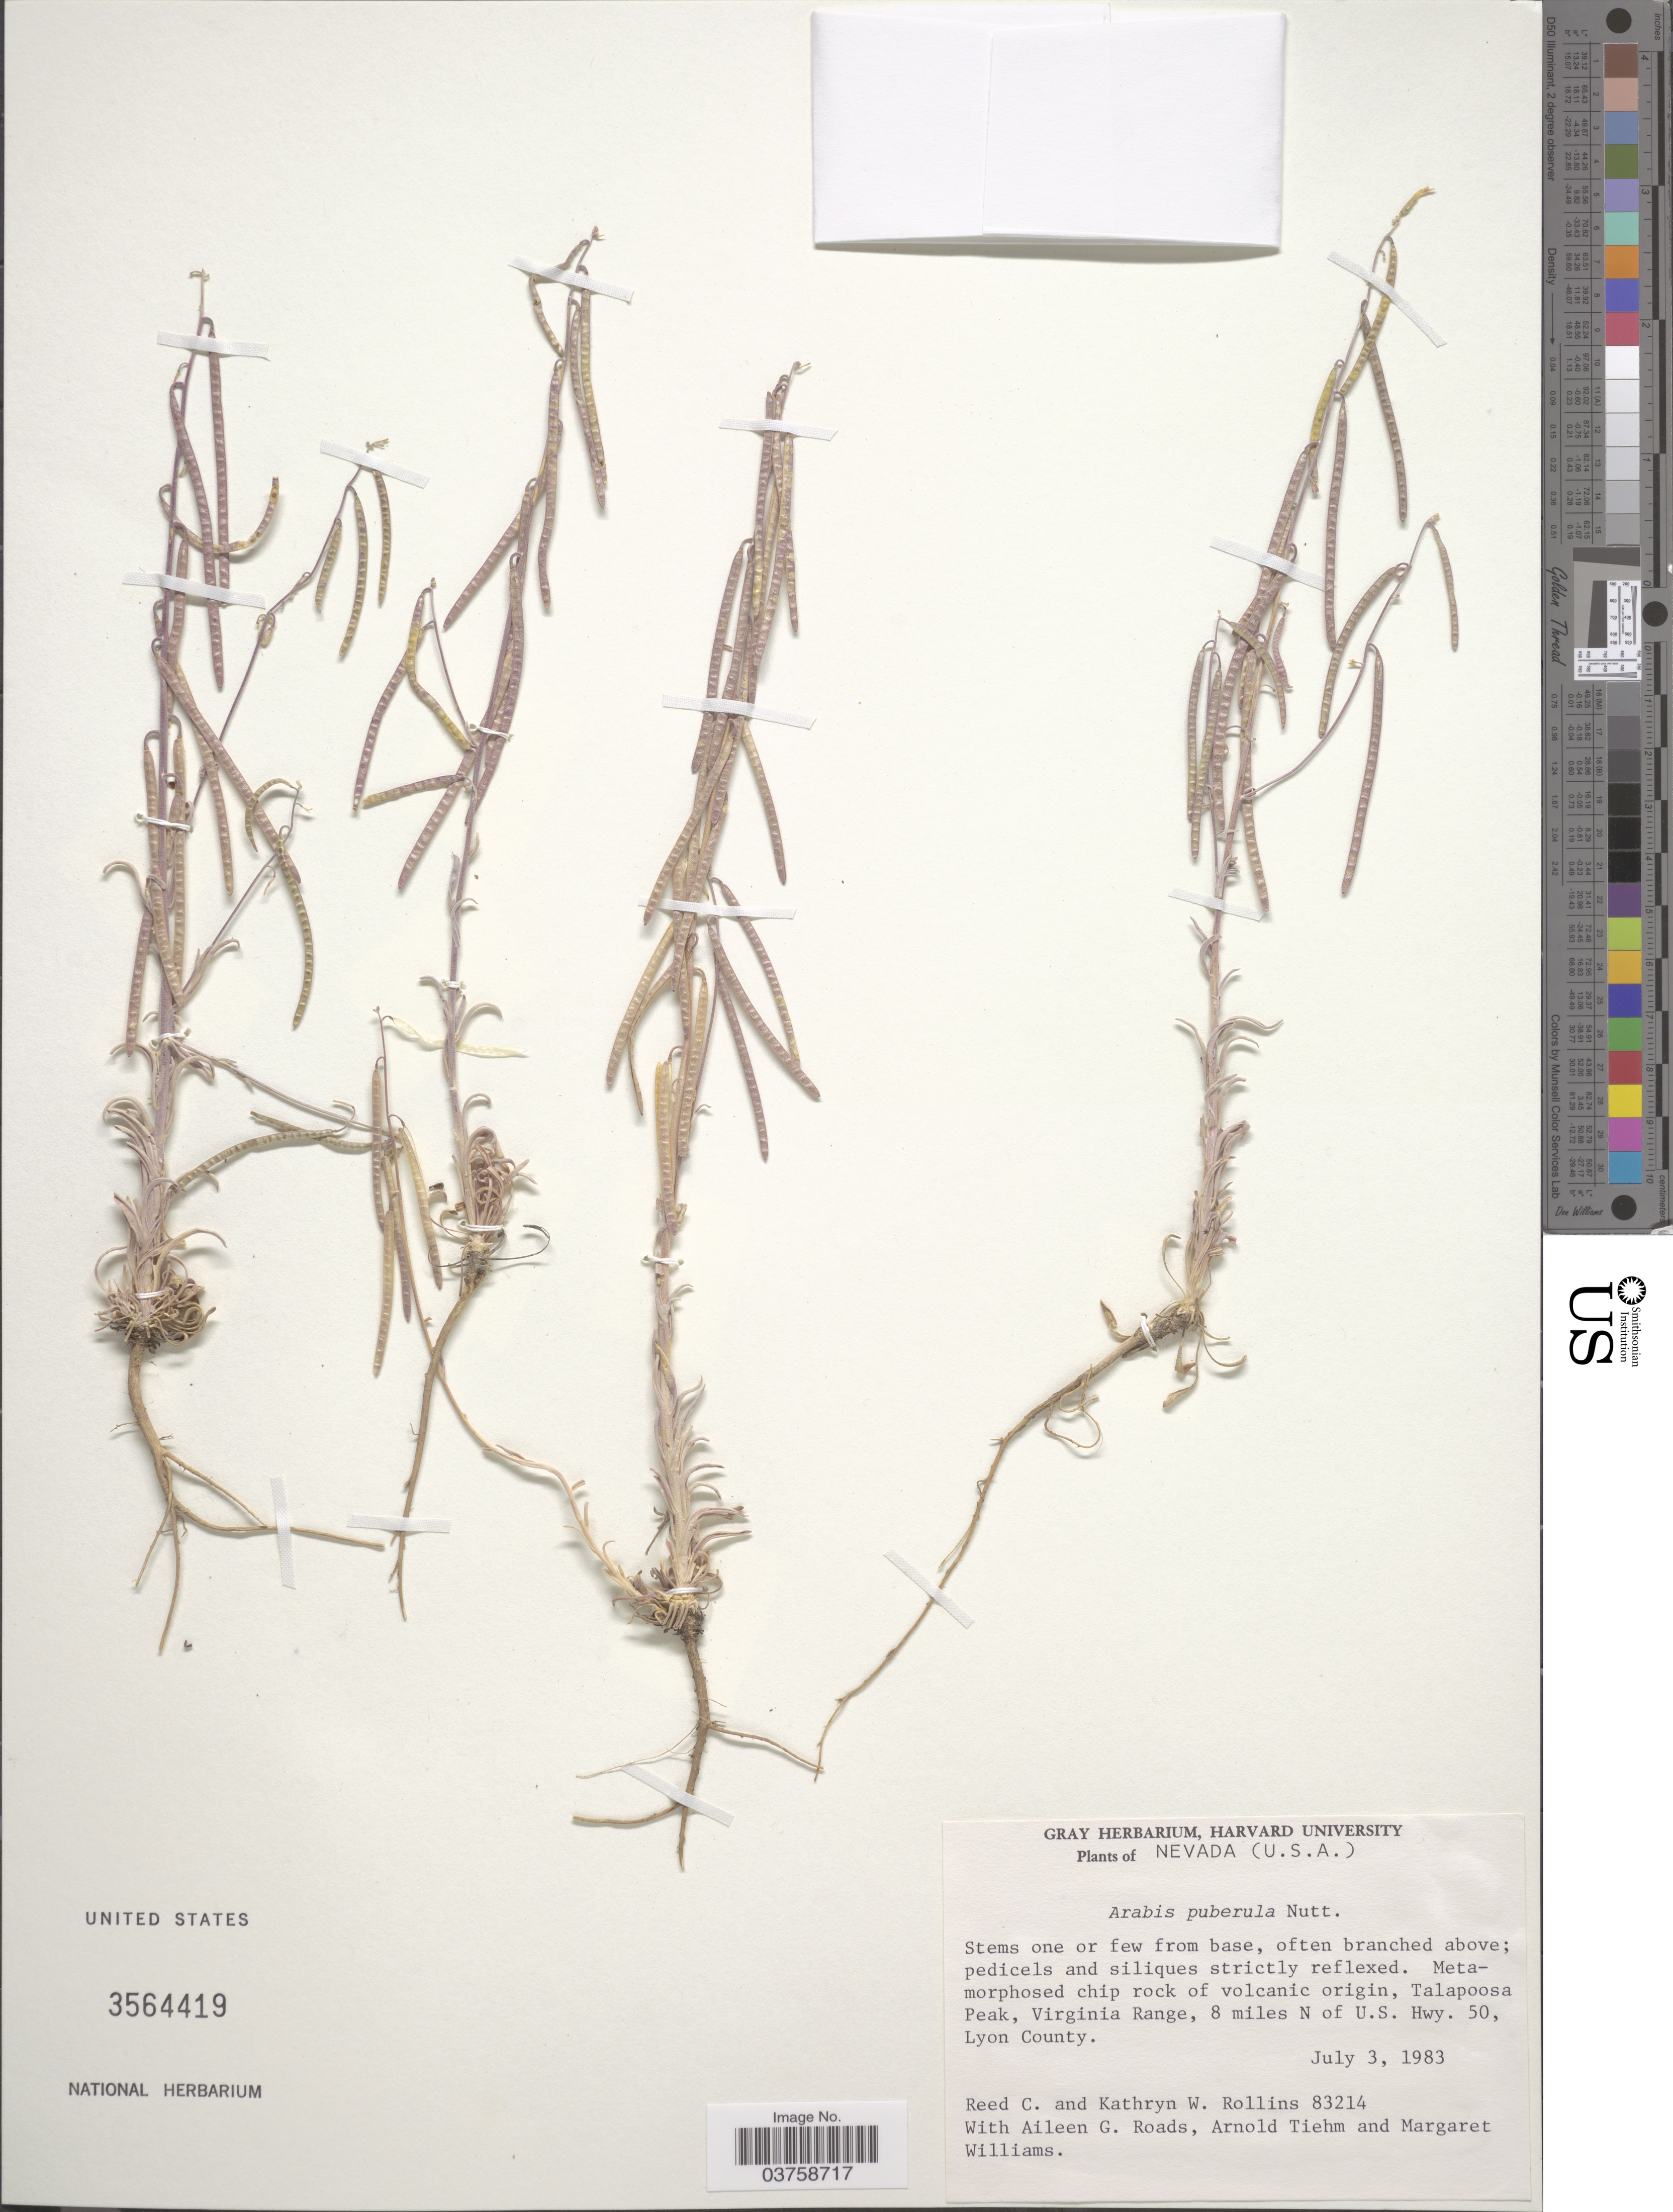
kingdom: Plantae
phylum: Tracheophyta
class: Magnoliopsida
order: Brassicales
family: Brassicaceae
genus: Arabis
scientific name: Arabis puberula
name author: Nutt.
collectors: R. C. Rollins, K. W. Rollins, A. Roads, A. Tiehm & M. J. Williams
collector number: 83214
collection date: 1983-07-03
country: United States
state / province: Nevada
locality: Talapoosa Peak, Virginia Range, 8 miles N of U. S. Hwy. 50, Lyon County.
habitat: metamorphosed chip rock of volcanic origin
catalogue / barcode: US 3564419